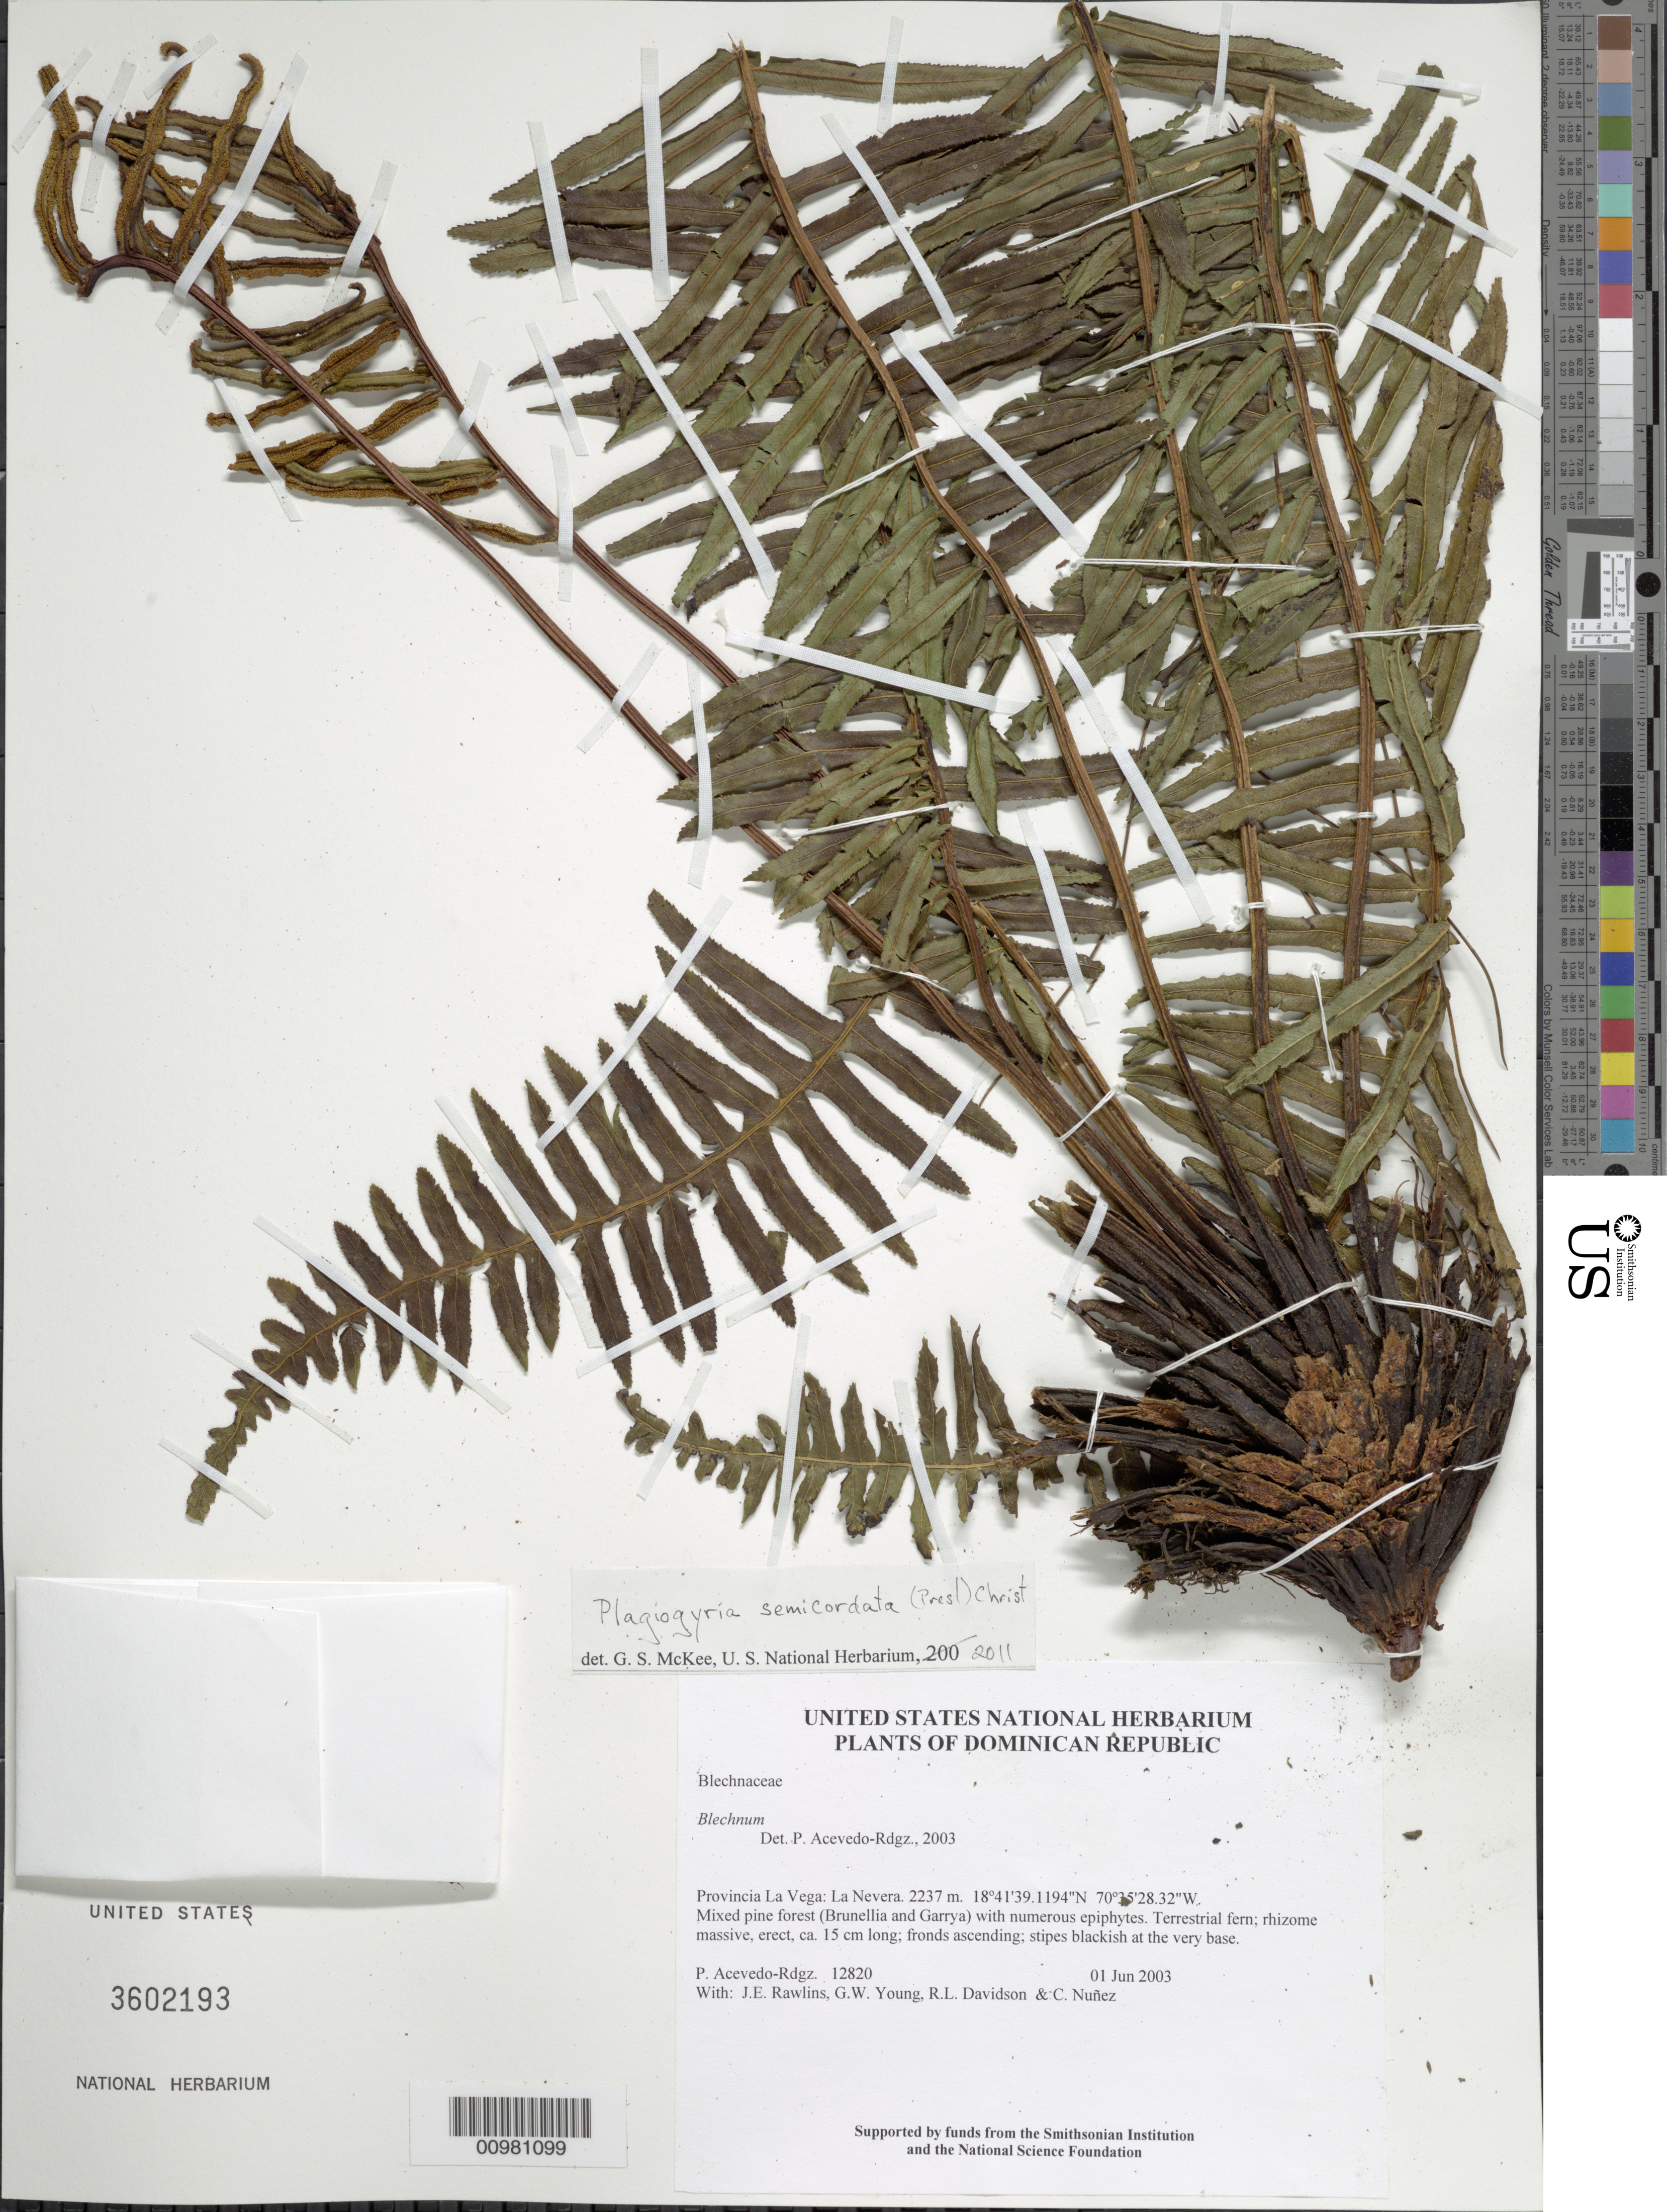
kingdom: Plantae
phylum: Tracheophyta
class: Polypodiopsida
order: Cyatheales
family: Plagiogyriaceae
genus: Plagiogyria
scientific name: Plagiogyria semicordata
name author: (C. Presl) Christ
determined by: McKee, G. S., (US), NMNH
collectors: P. Acevedo-Rodr., J. Rawlins, G. Young, R. Davidson & C. Nunez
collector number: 12820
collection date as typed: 01 Jun 2003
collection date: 2003-06-01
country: Dominican Republic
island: Hispaniola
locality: Provincia La Vega: La Nevera.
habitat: Mixed pine forest (Brunellia and Garrya) with numerous epiphytes.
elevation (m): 2237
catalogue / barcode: US 3602193